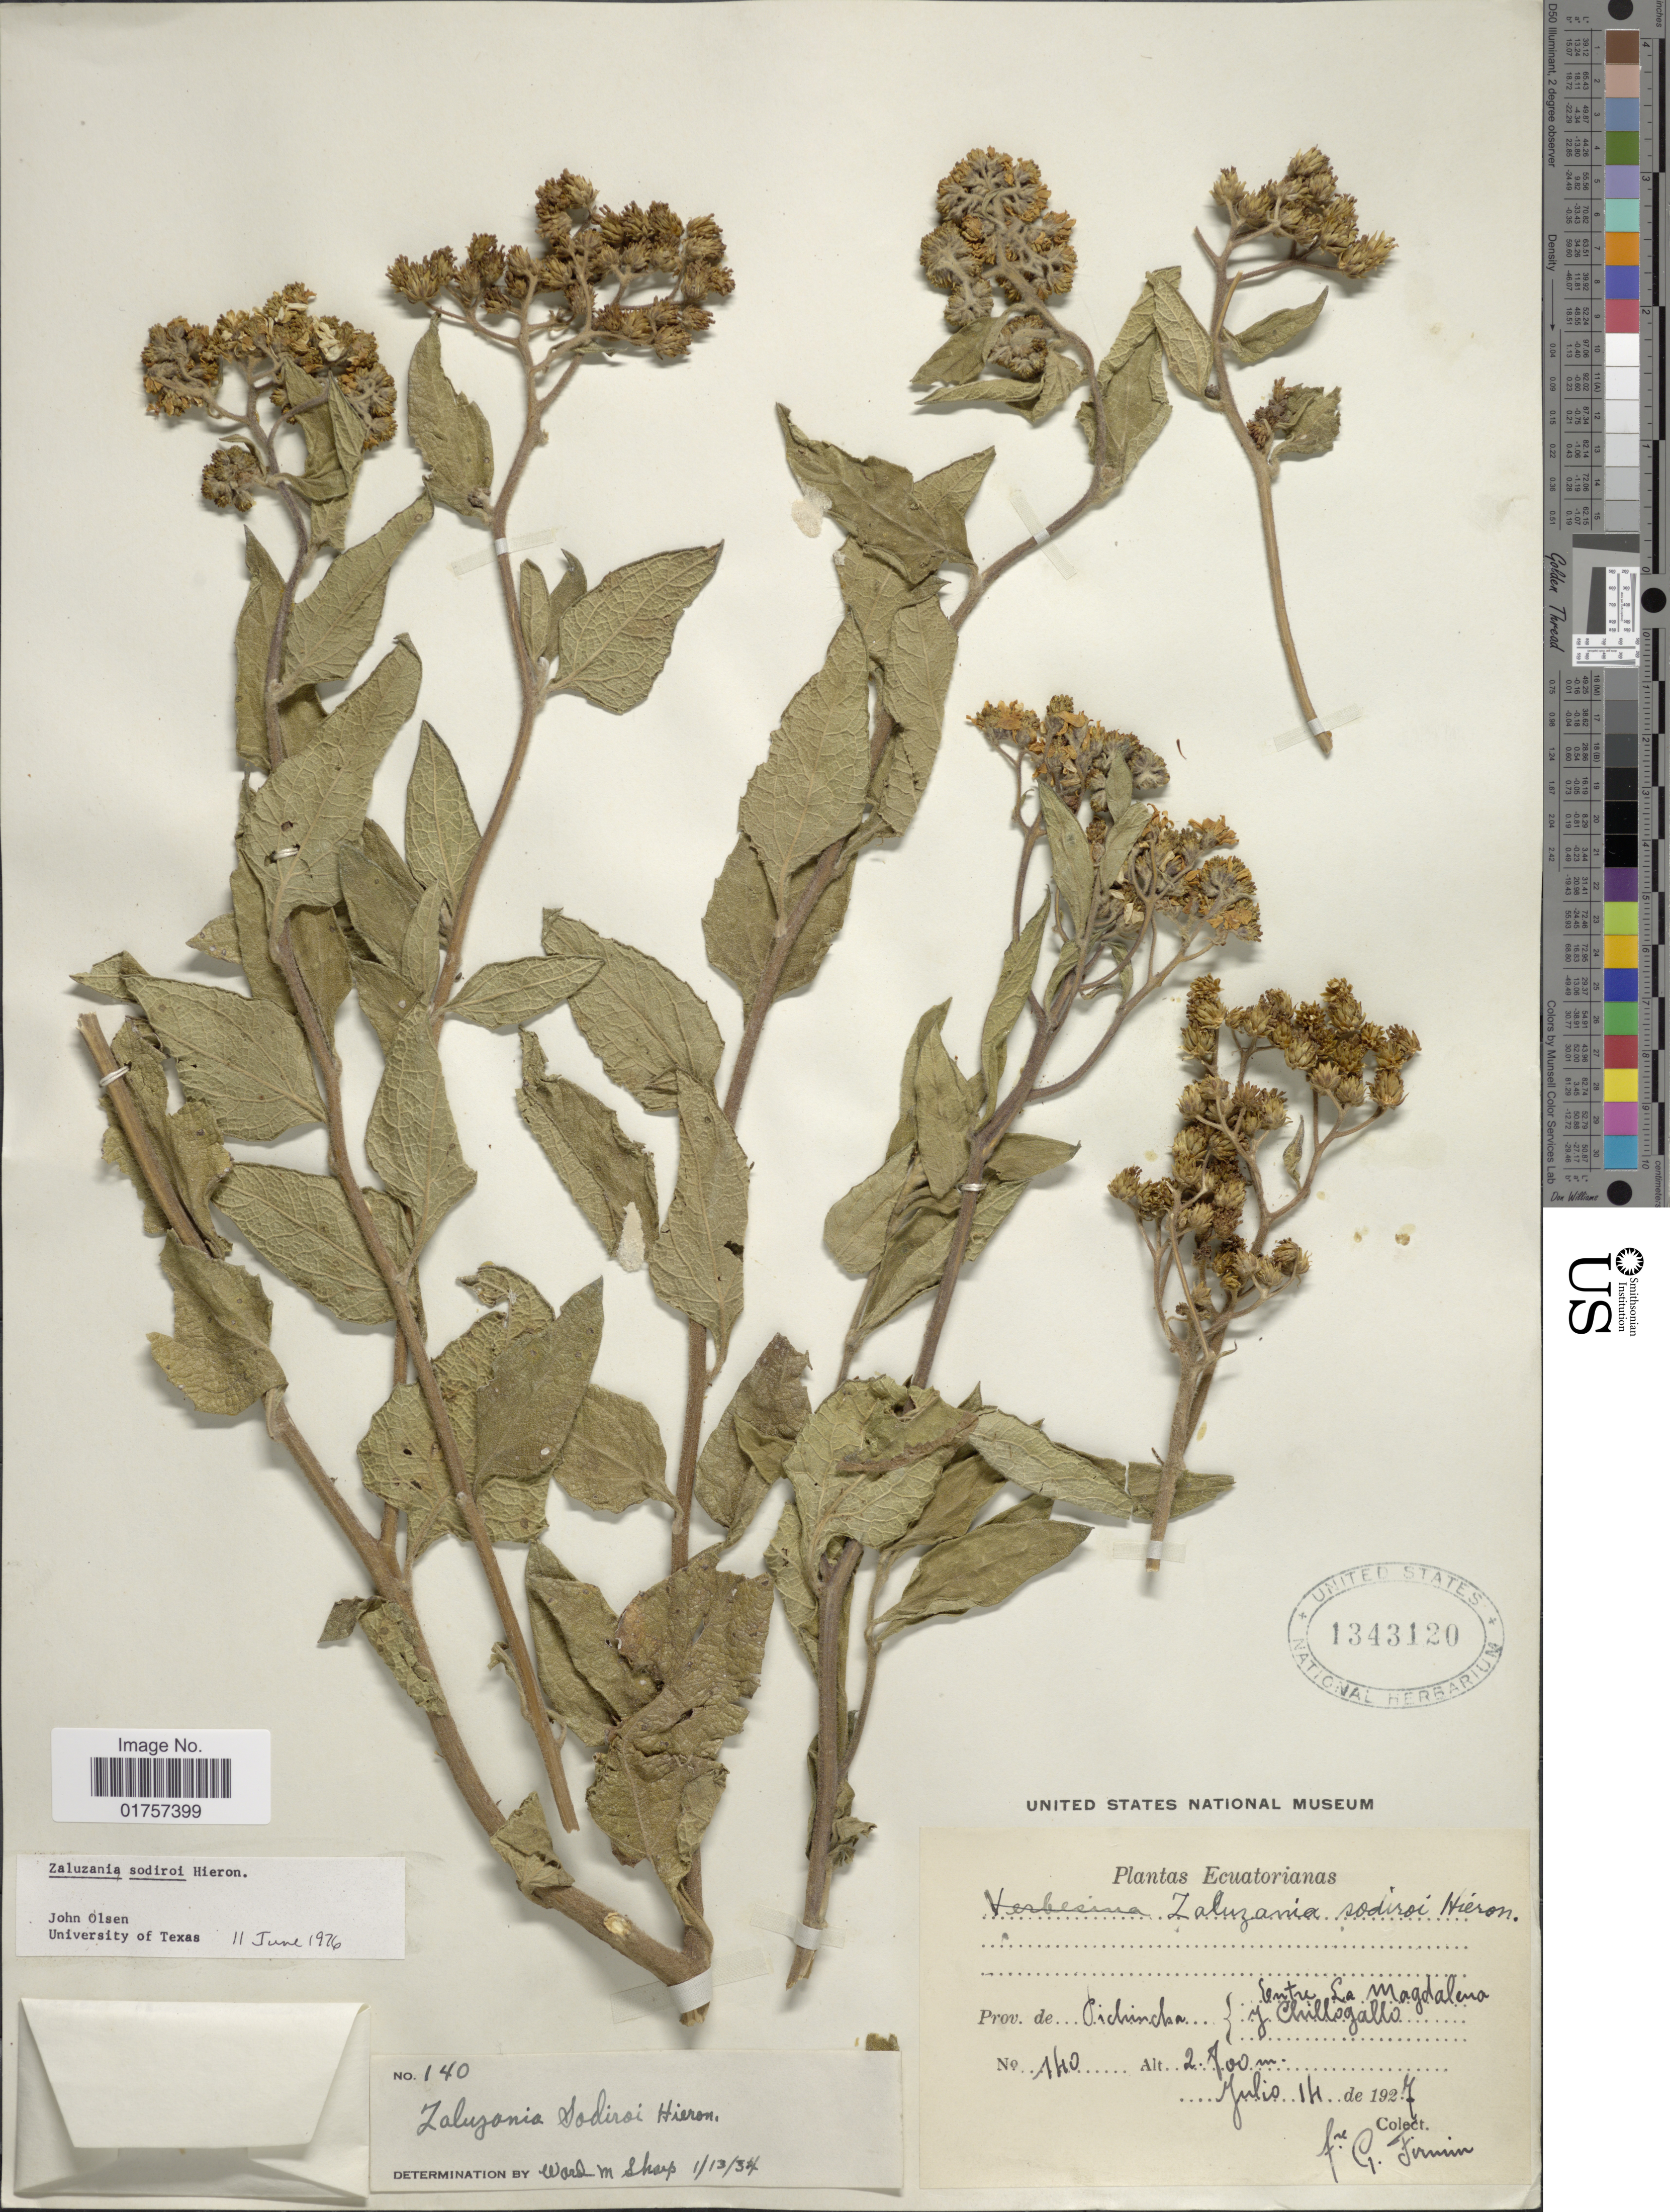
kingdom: Plantae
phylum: Tracheophyta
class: Magnoliopsida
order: Asterales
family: Asteraceae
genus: Kingianthus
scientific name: Kingianthus paniculatus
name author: (Turcz.) H. Rob.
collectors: F. Firmin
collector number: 140*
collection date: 1927-07-14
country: Ecuador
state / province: Pichincha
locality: Entre La Magdalena y Chillogallo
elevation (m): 2700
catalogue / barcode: US 1343120